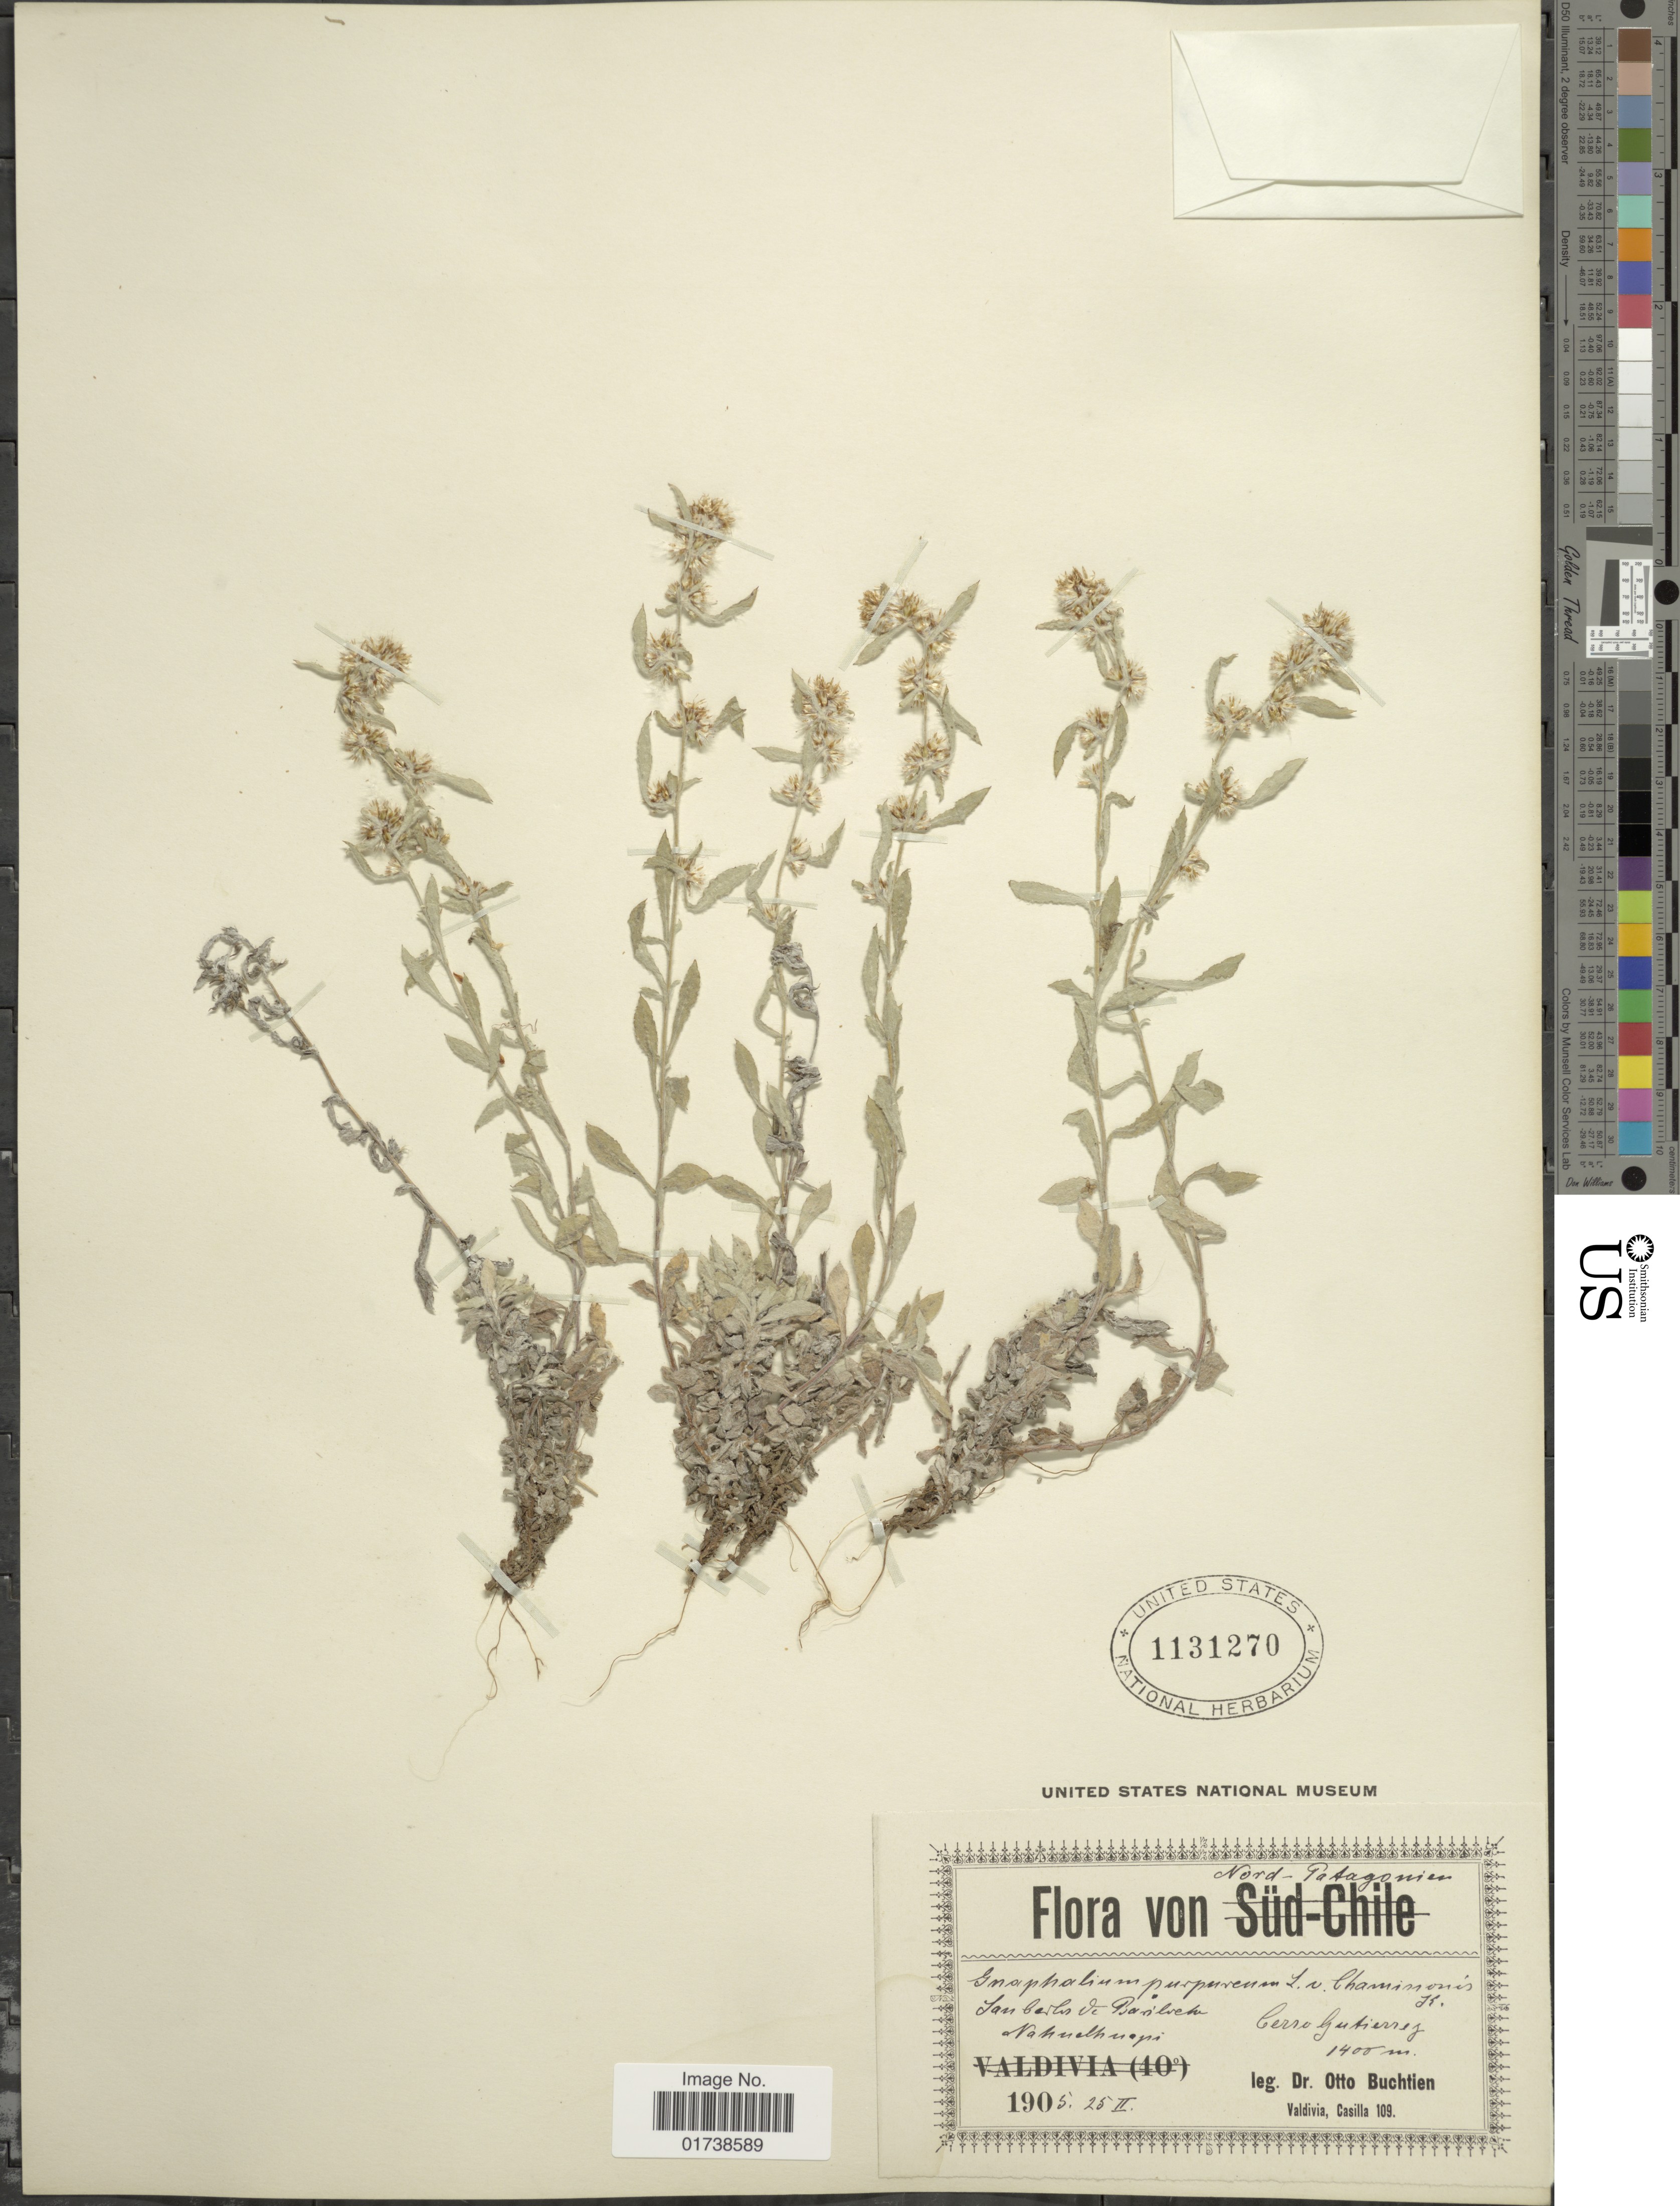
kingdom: Plantae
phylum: Tracheophyta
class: Magnoliopsida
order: Asterales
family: Asteraceae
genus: Gamochaeta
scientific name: Gamochaeta purpurea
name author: (L.) Cabrera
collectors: O. Buchtien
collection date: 1905-02-25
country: Argentina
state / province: Río Negro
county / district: Bariloche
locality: Nord-Patagonie, San Carlos de Bariloche, Nahuelhuapi, Cerro Gutierrez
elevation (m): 1400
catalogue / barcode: US 1131270